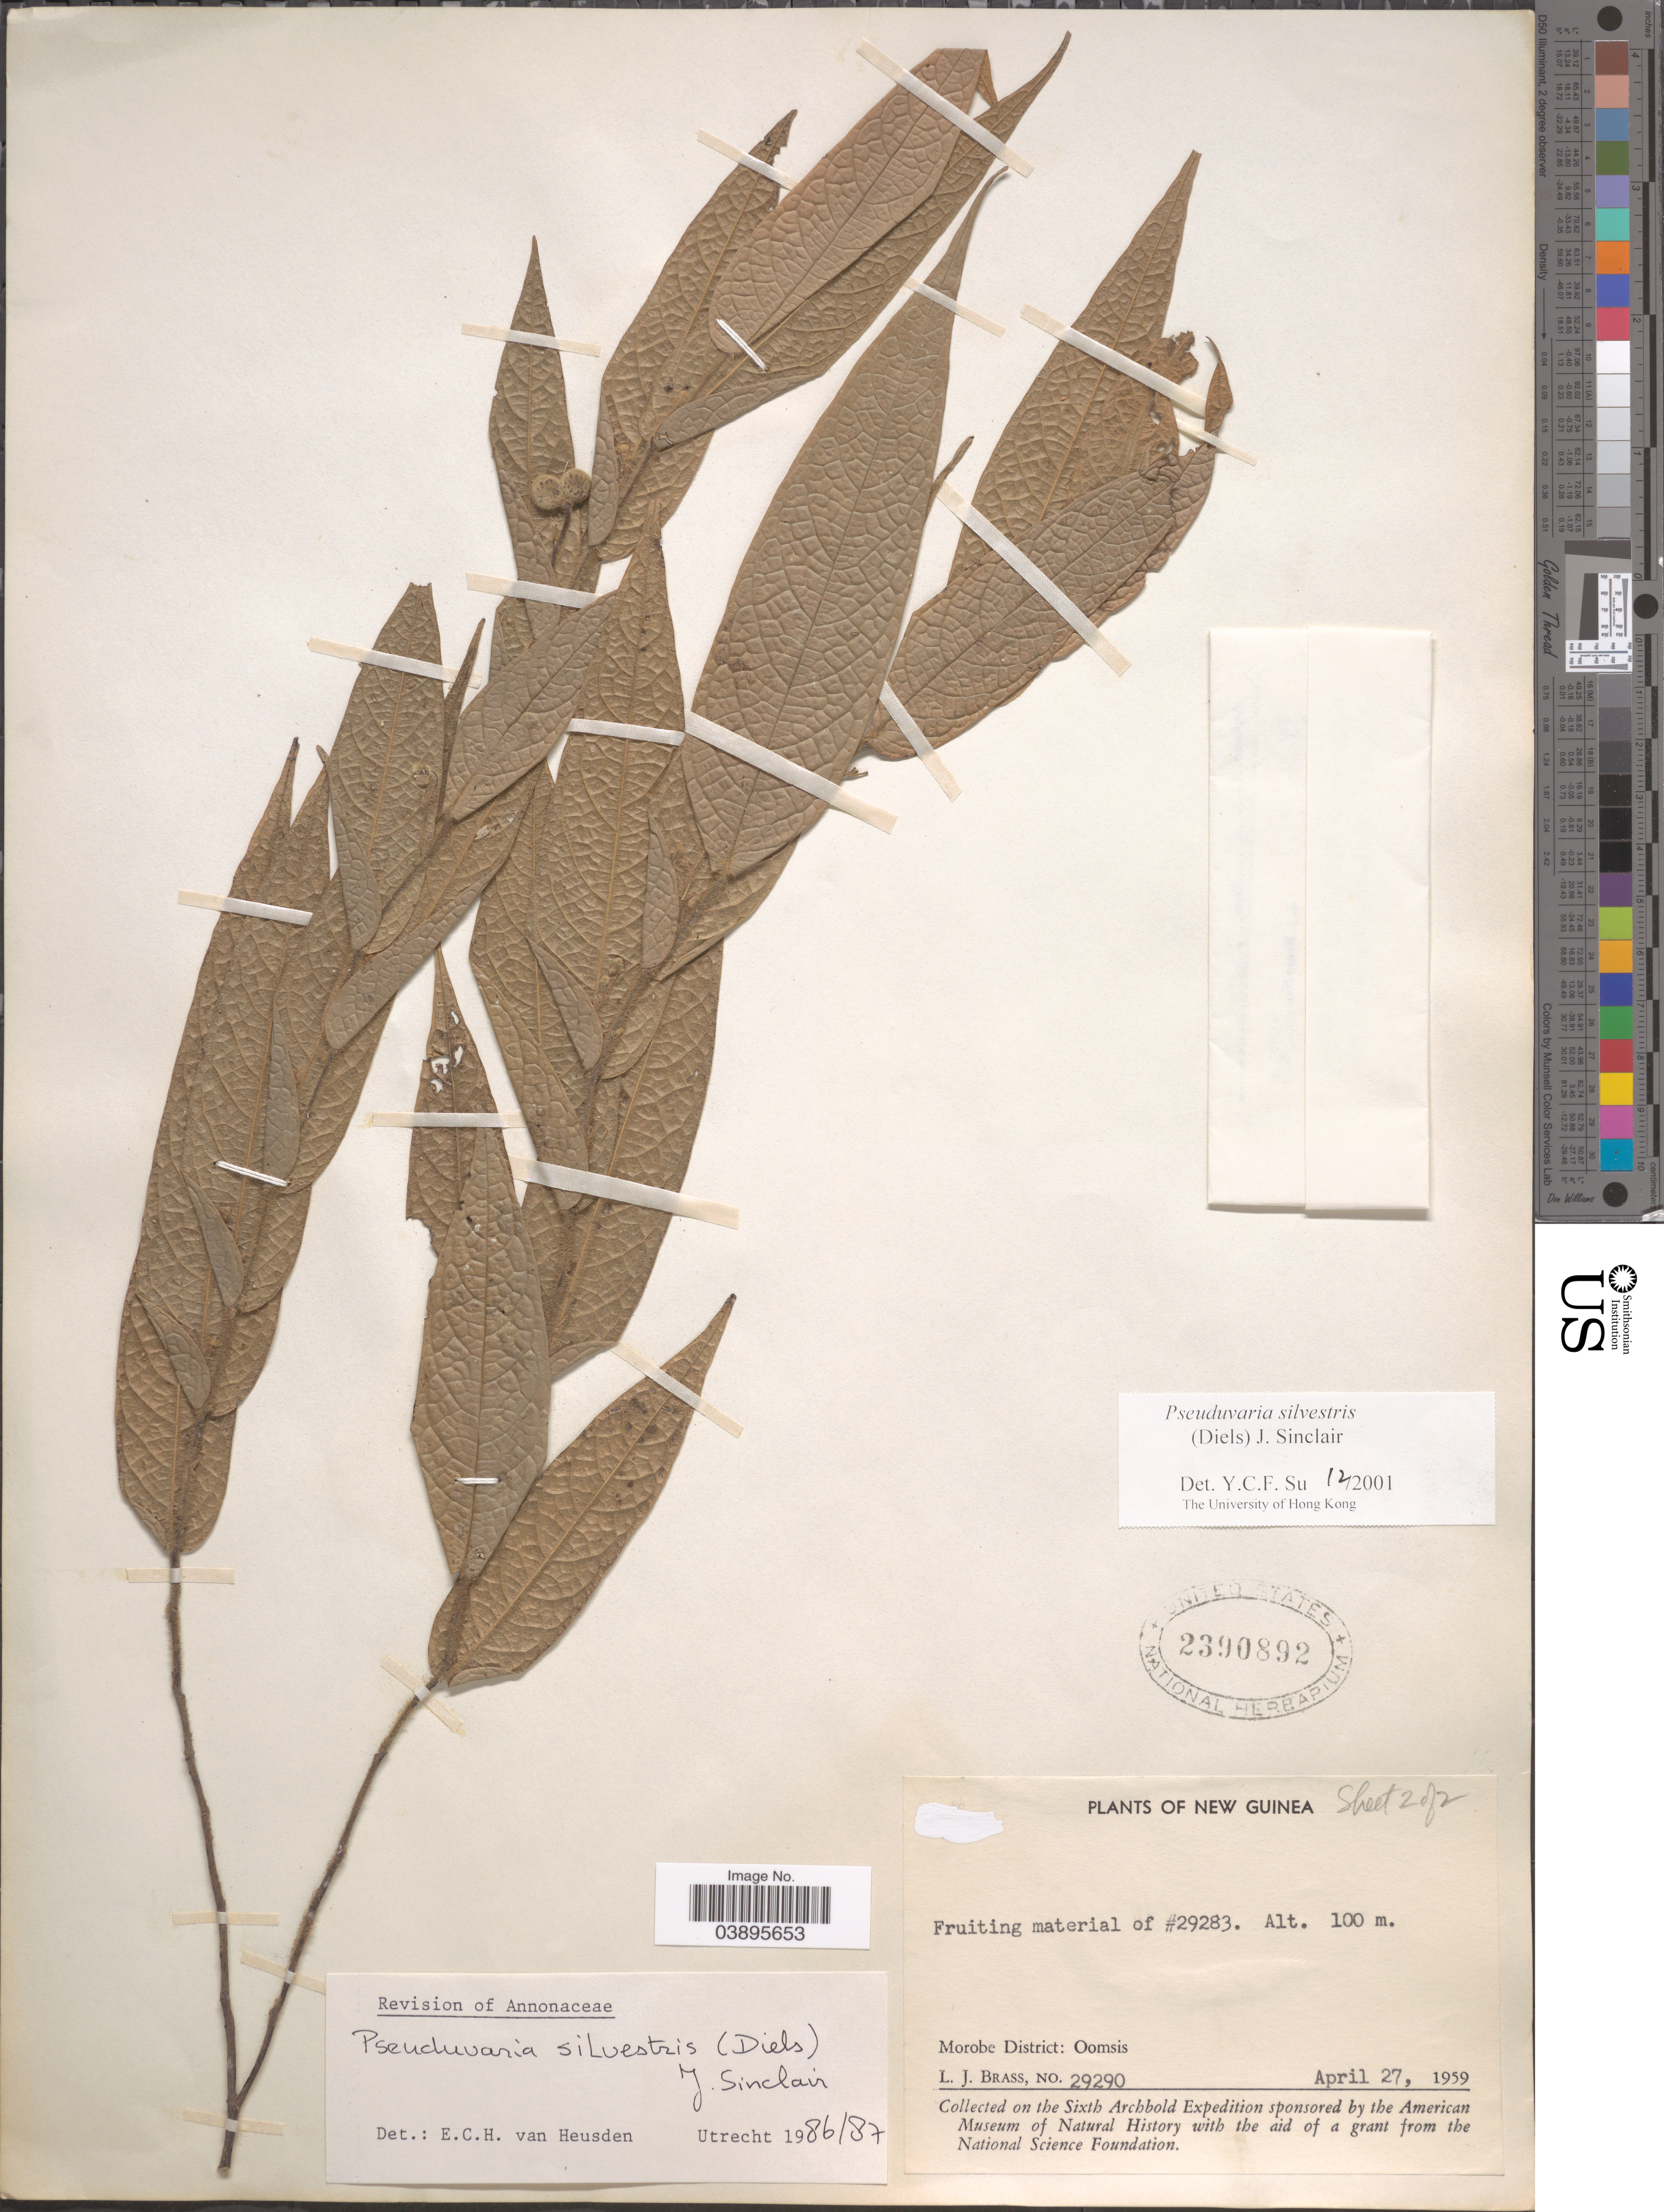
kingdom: Plantae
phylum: Tracheophyta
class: Magnoliopsida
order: Magnoliales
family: Annonaceae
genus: Pseuduvaria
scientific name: Pseuduvaria silvestris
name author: (Diels) J. Sinclair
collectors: L. J. Brass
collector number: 29290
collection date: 1959-04-27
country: Papua New Guinea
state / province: Morobe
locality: New Guinea. Morobe District: Oomsis.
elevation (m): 100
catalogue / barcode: US 2390892